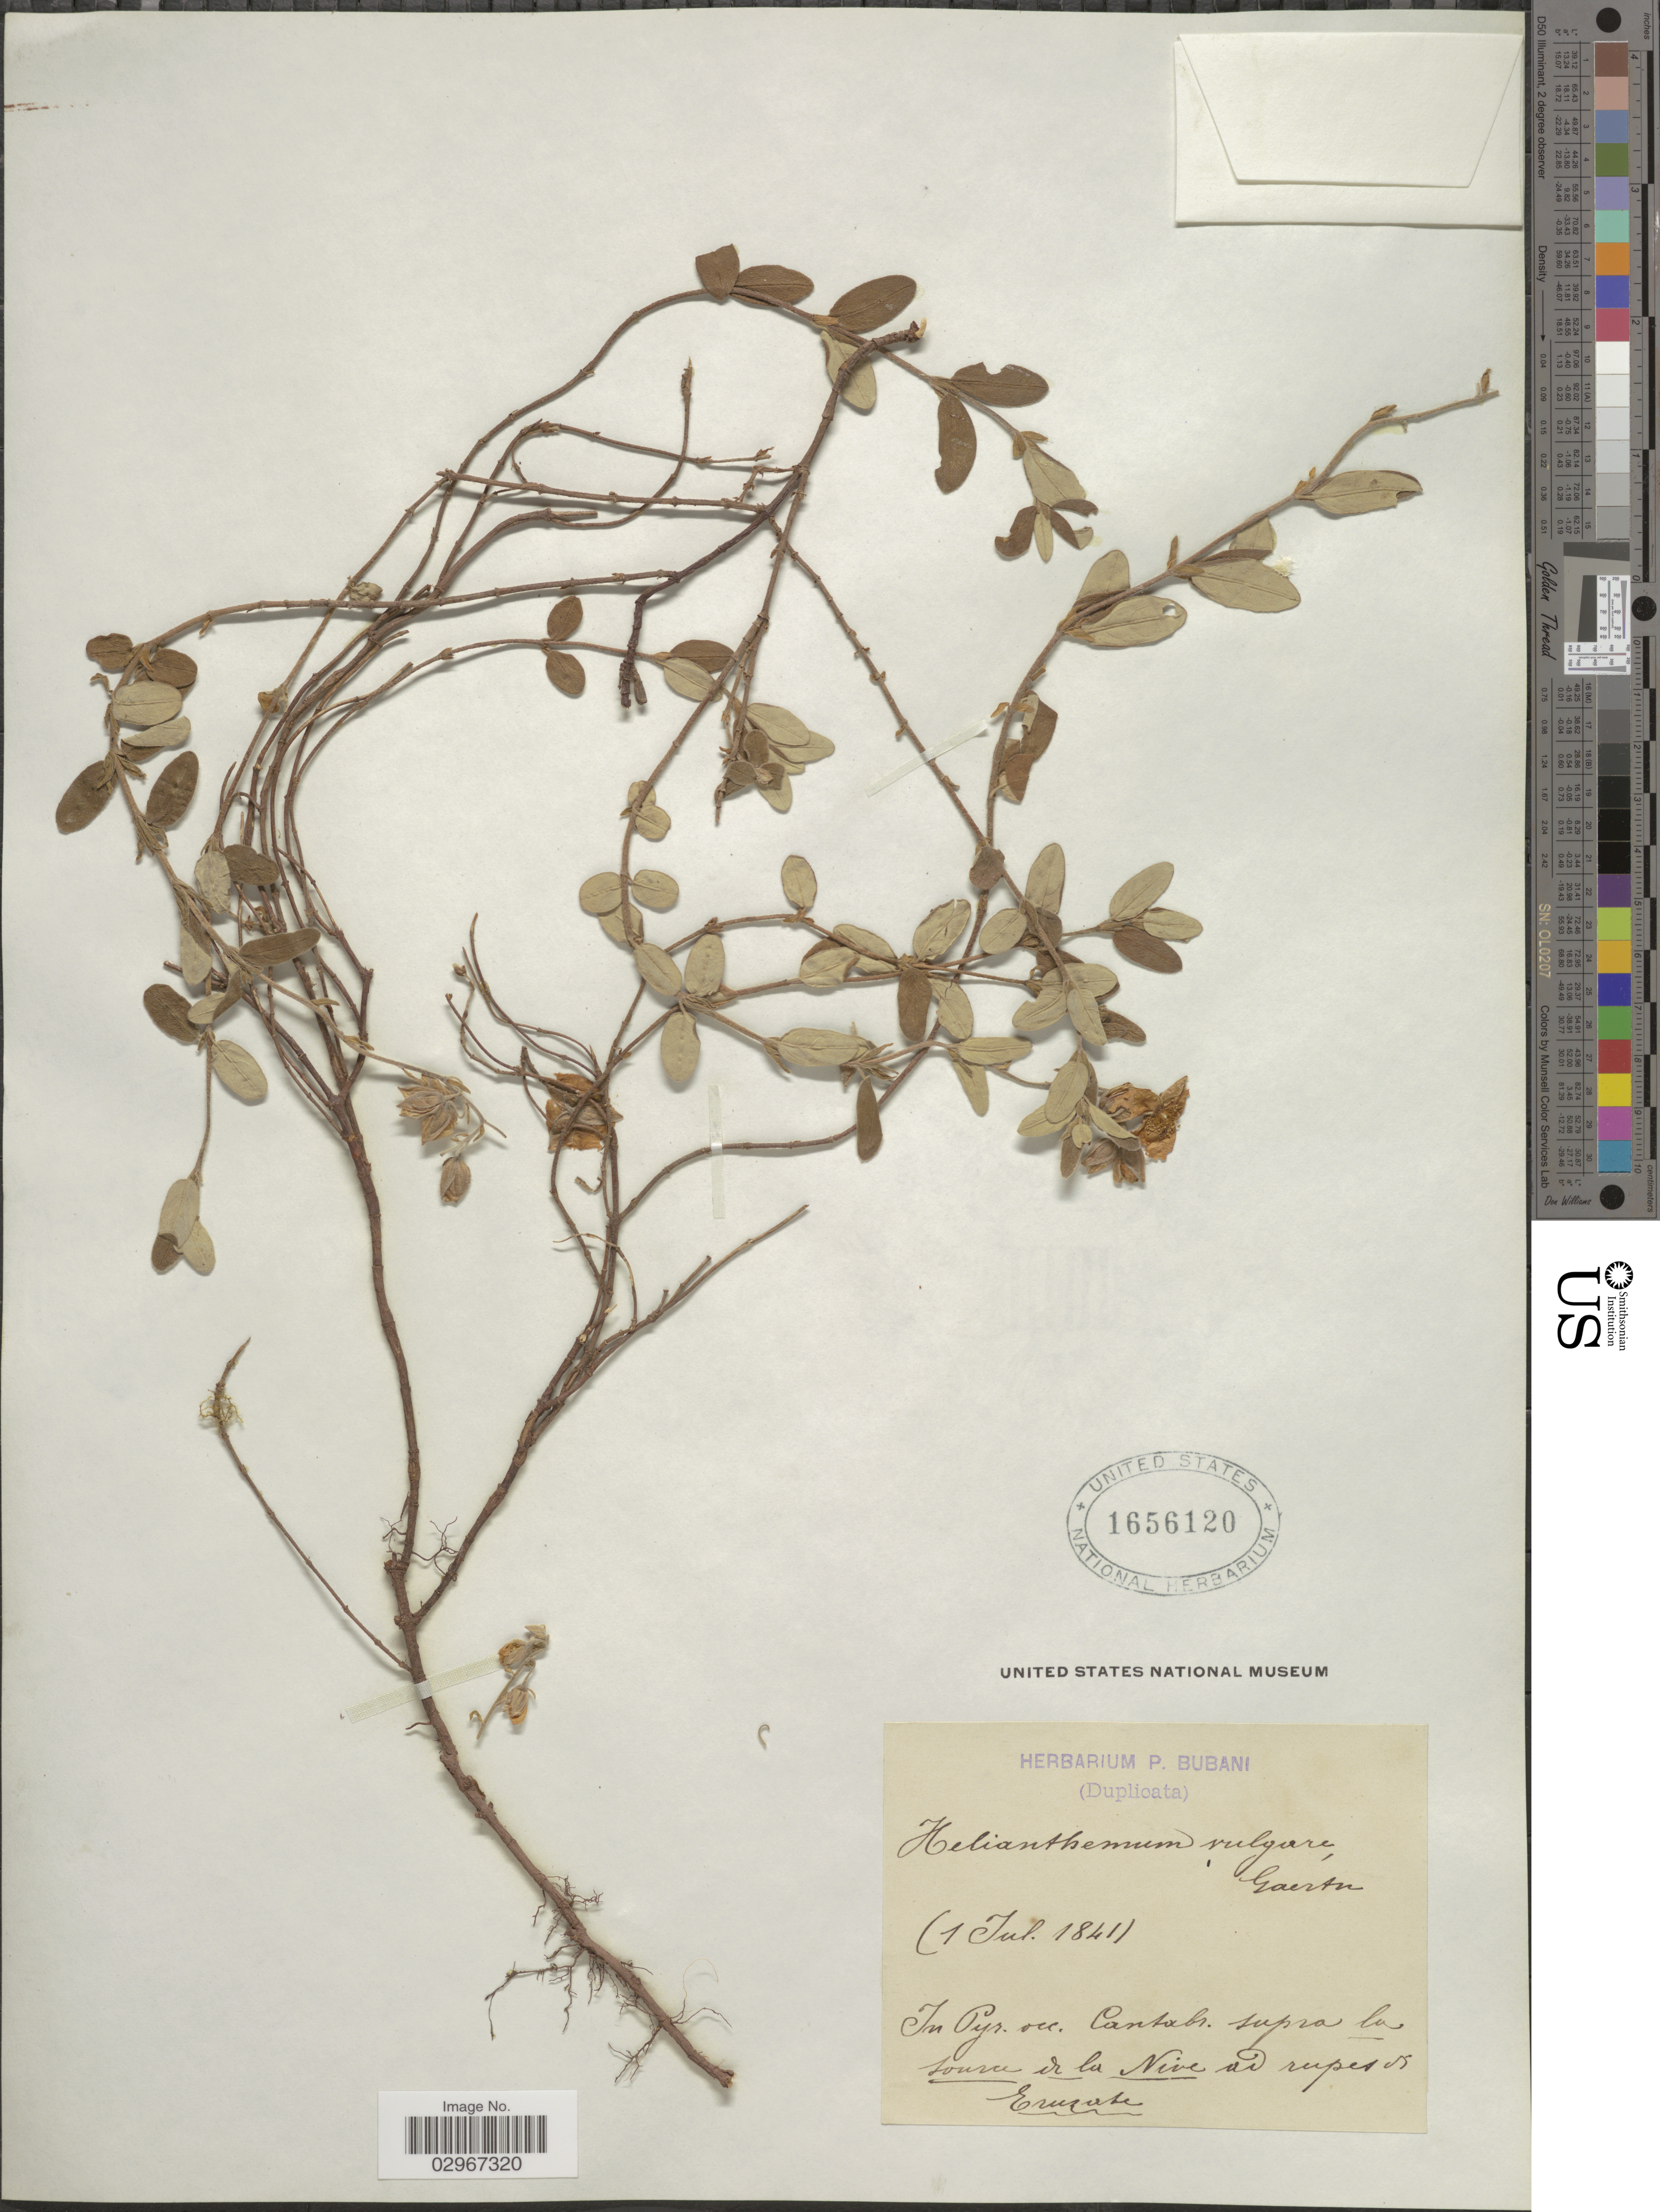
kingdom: Plantae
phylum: Tracheophyta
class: Magnoliopsida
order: Malvales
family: Cistaceae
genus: Helianthemum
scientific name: Helianthemum vulgare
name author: Gaertn.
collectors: ex herb. P. Bubani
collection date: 1841-07-01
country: France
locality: In Pyr. occ. Cantabr. supra los source de la Nive ad rupest [interpreted], Eruzate.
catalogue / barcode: US 1656120